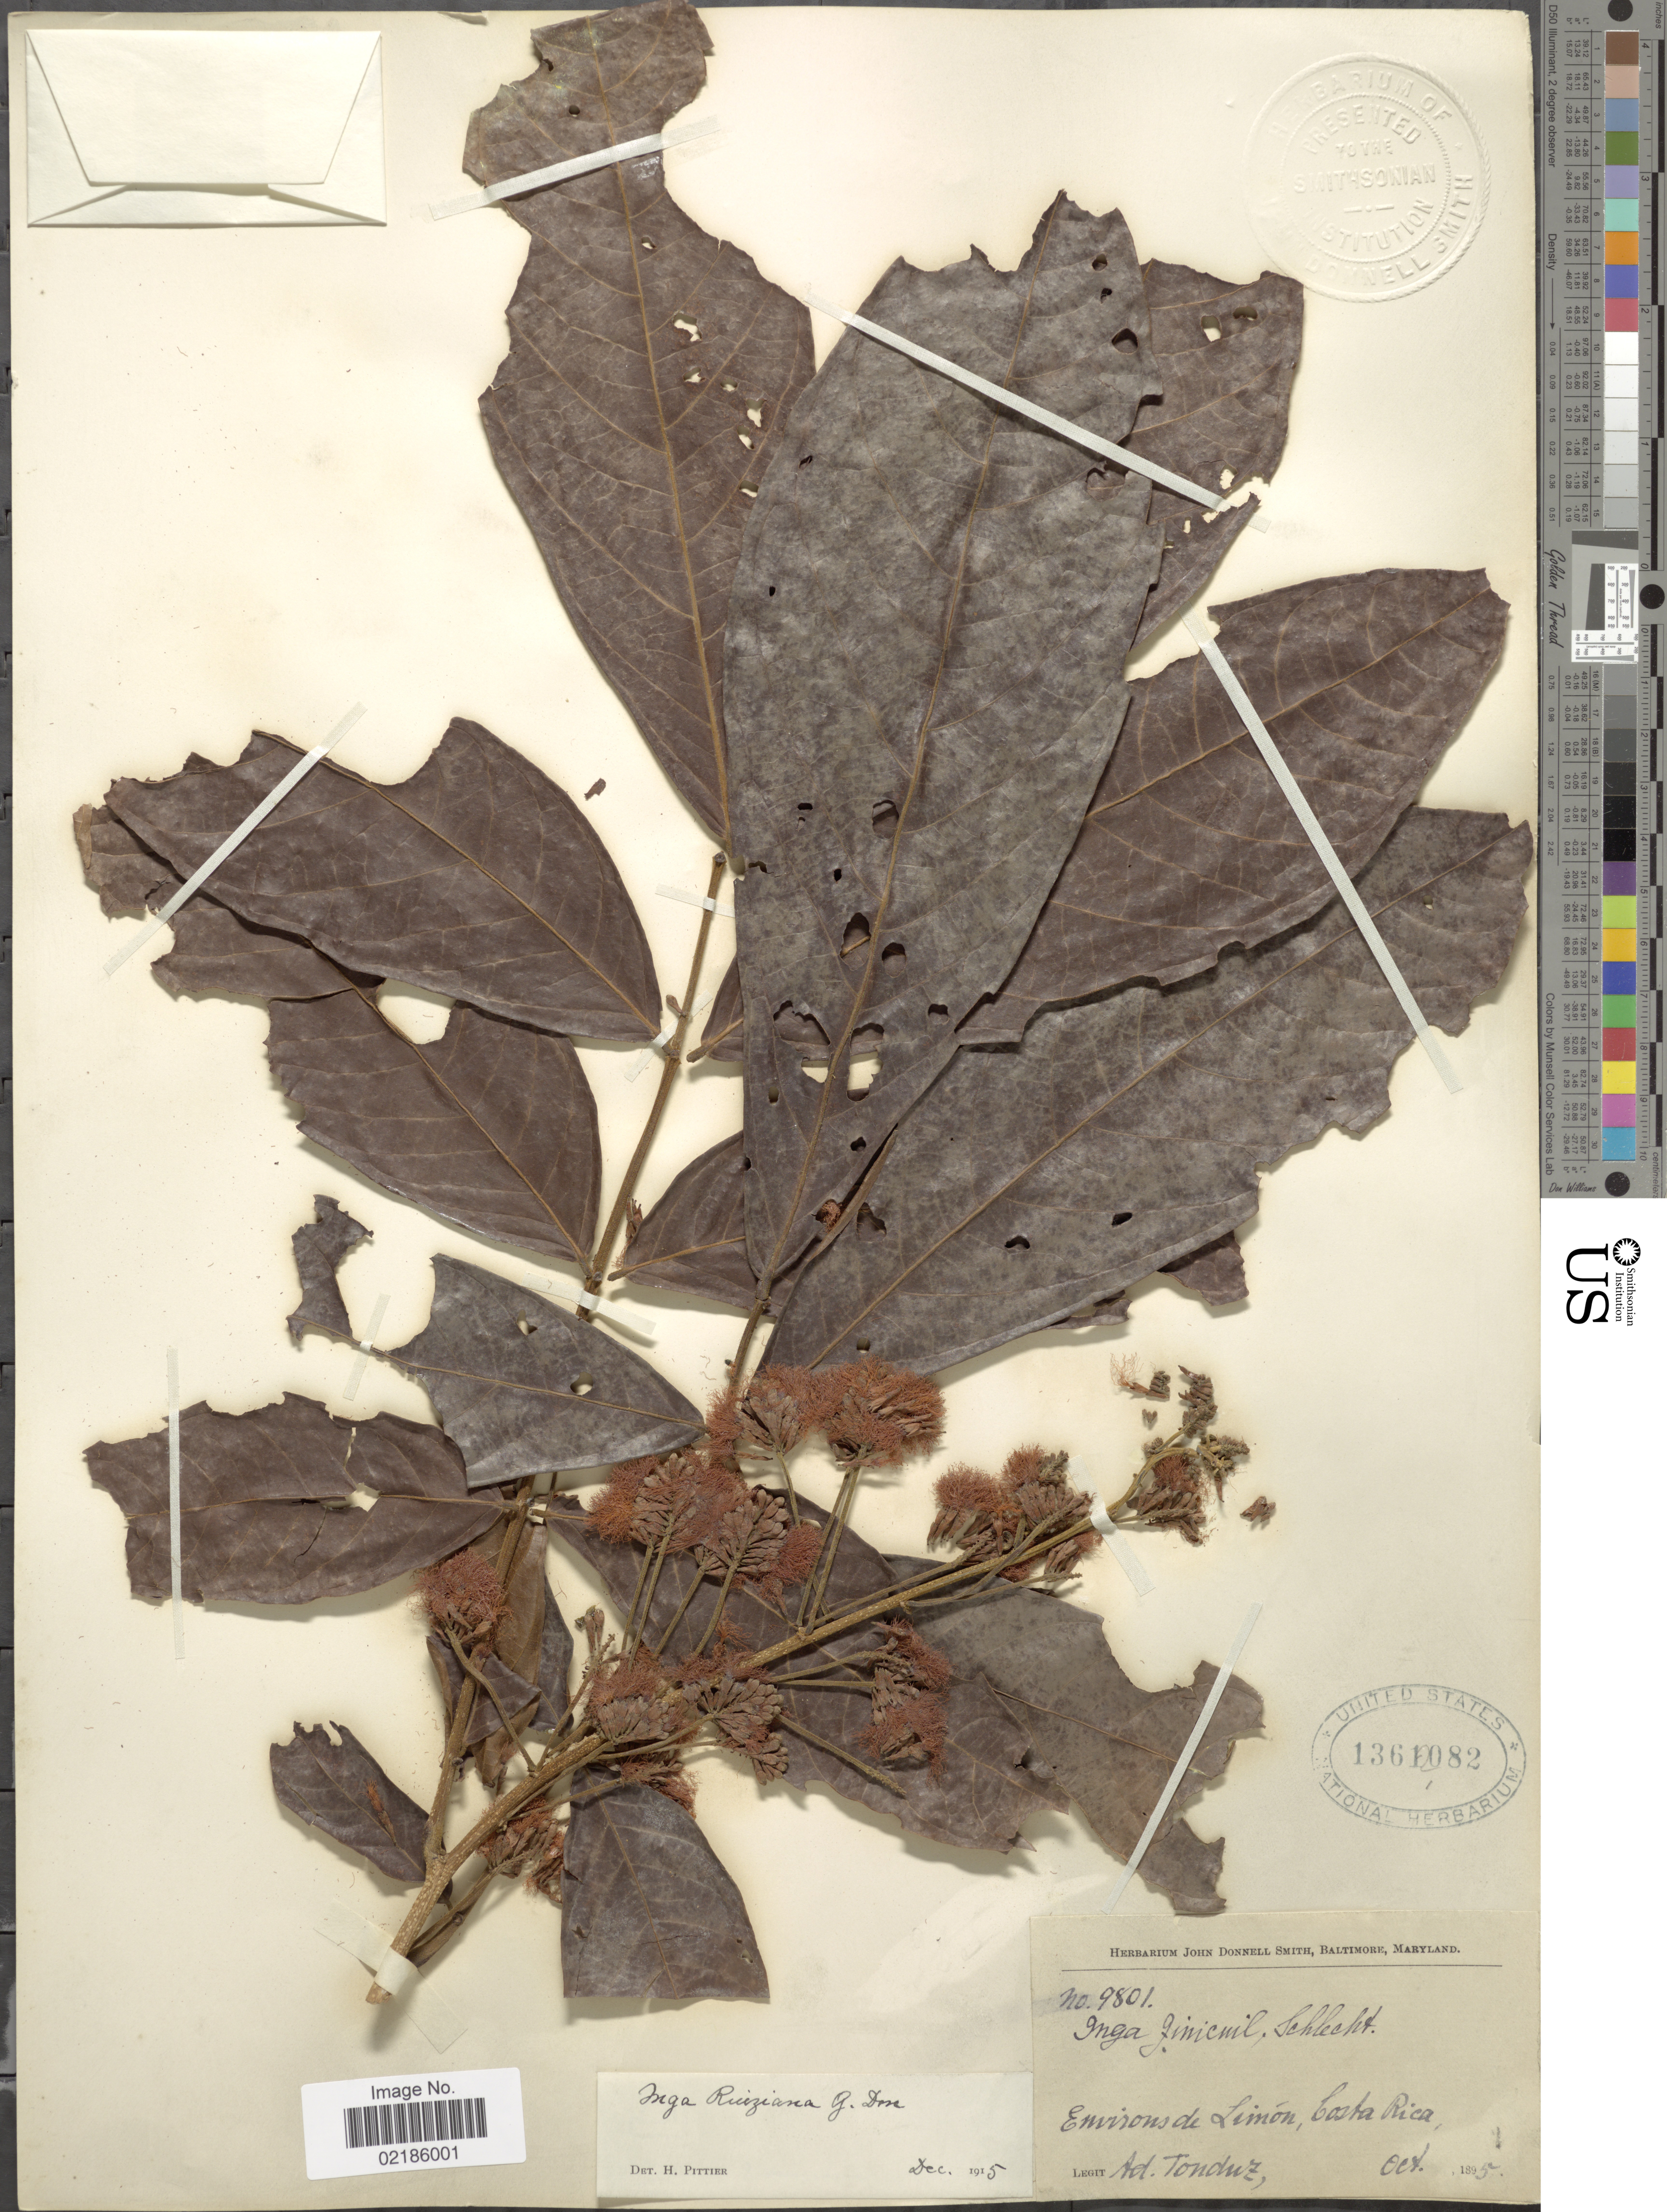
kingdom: Plantae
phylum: Tracheophyta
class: Magnoliopsida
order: Fabales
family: Fabaceae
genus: Inga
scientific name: Inga ruiziana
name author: G. Don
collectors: A. Tonduz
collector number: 9801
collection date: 1895-10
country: Costa Rica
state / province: Limón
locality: Environs de Limon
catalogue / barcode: US 1361082